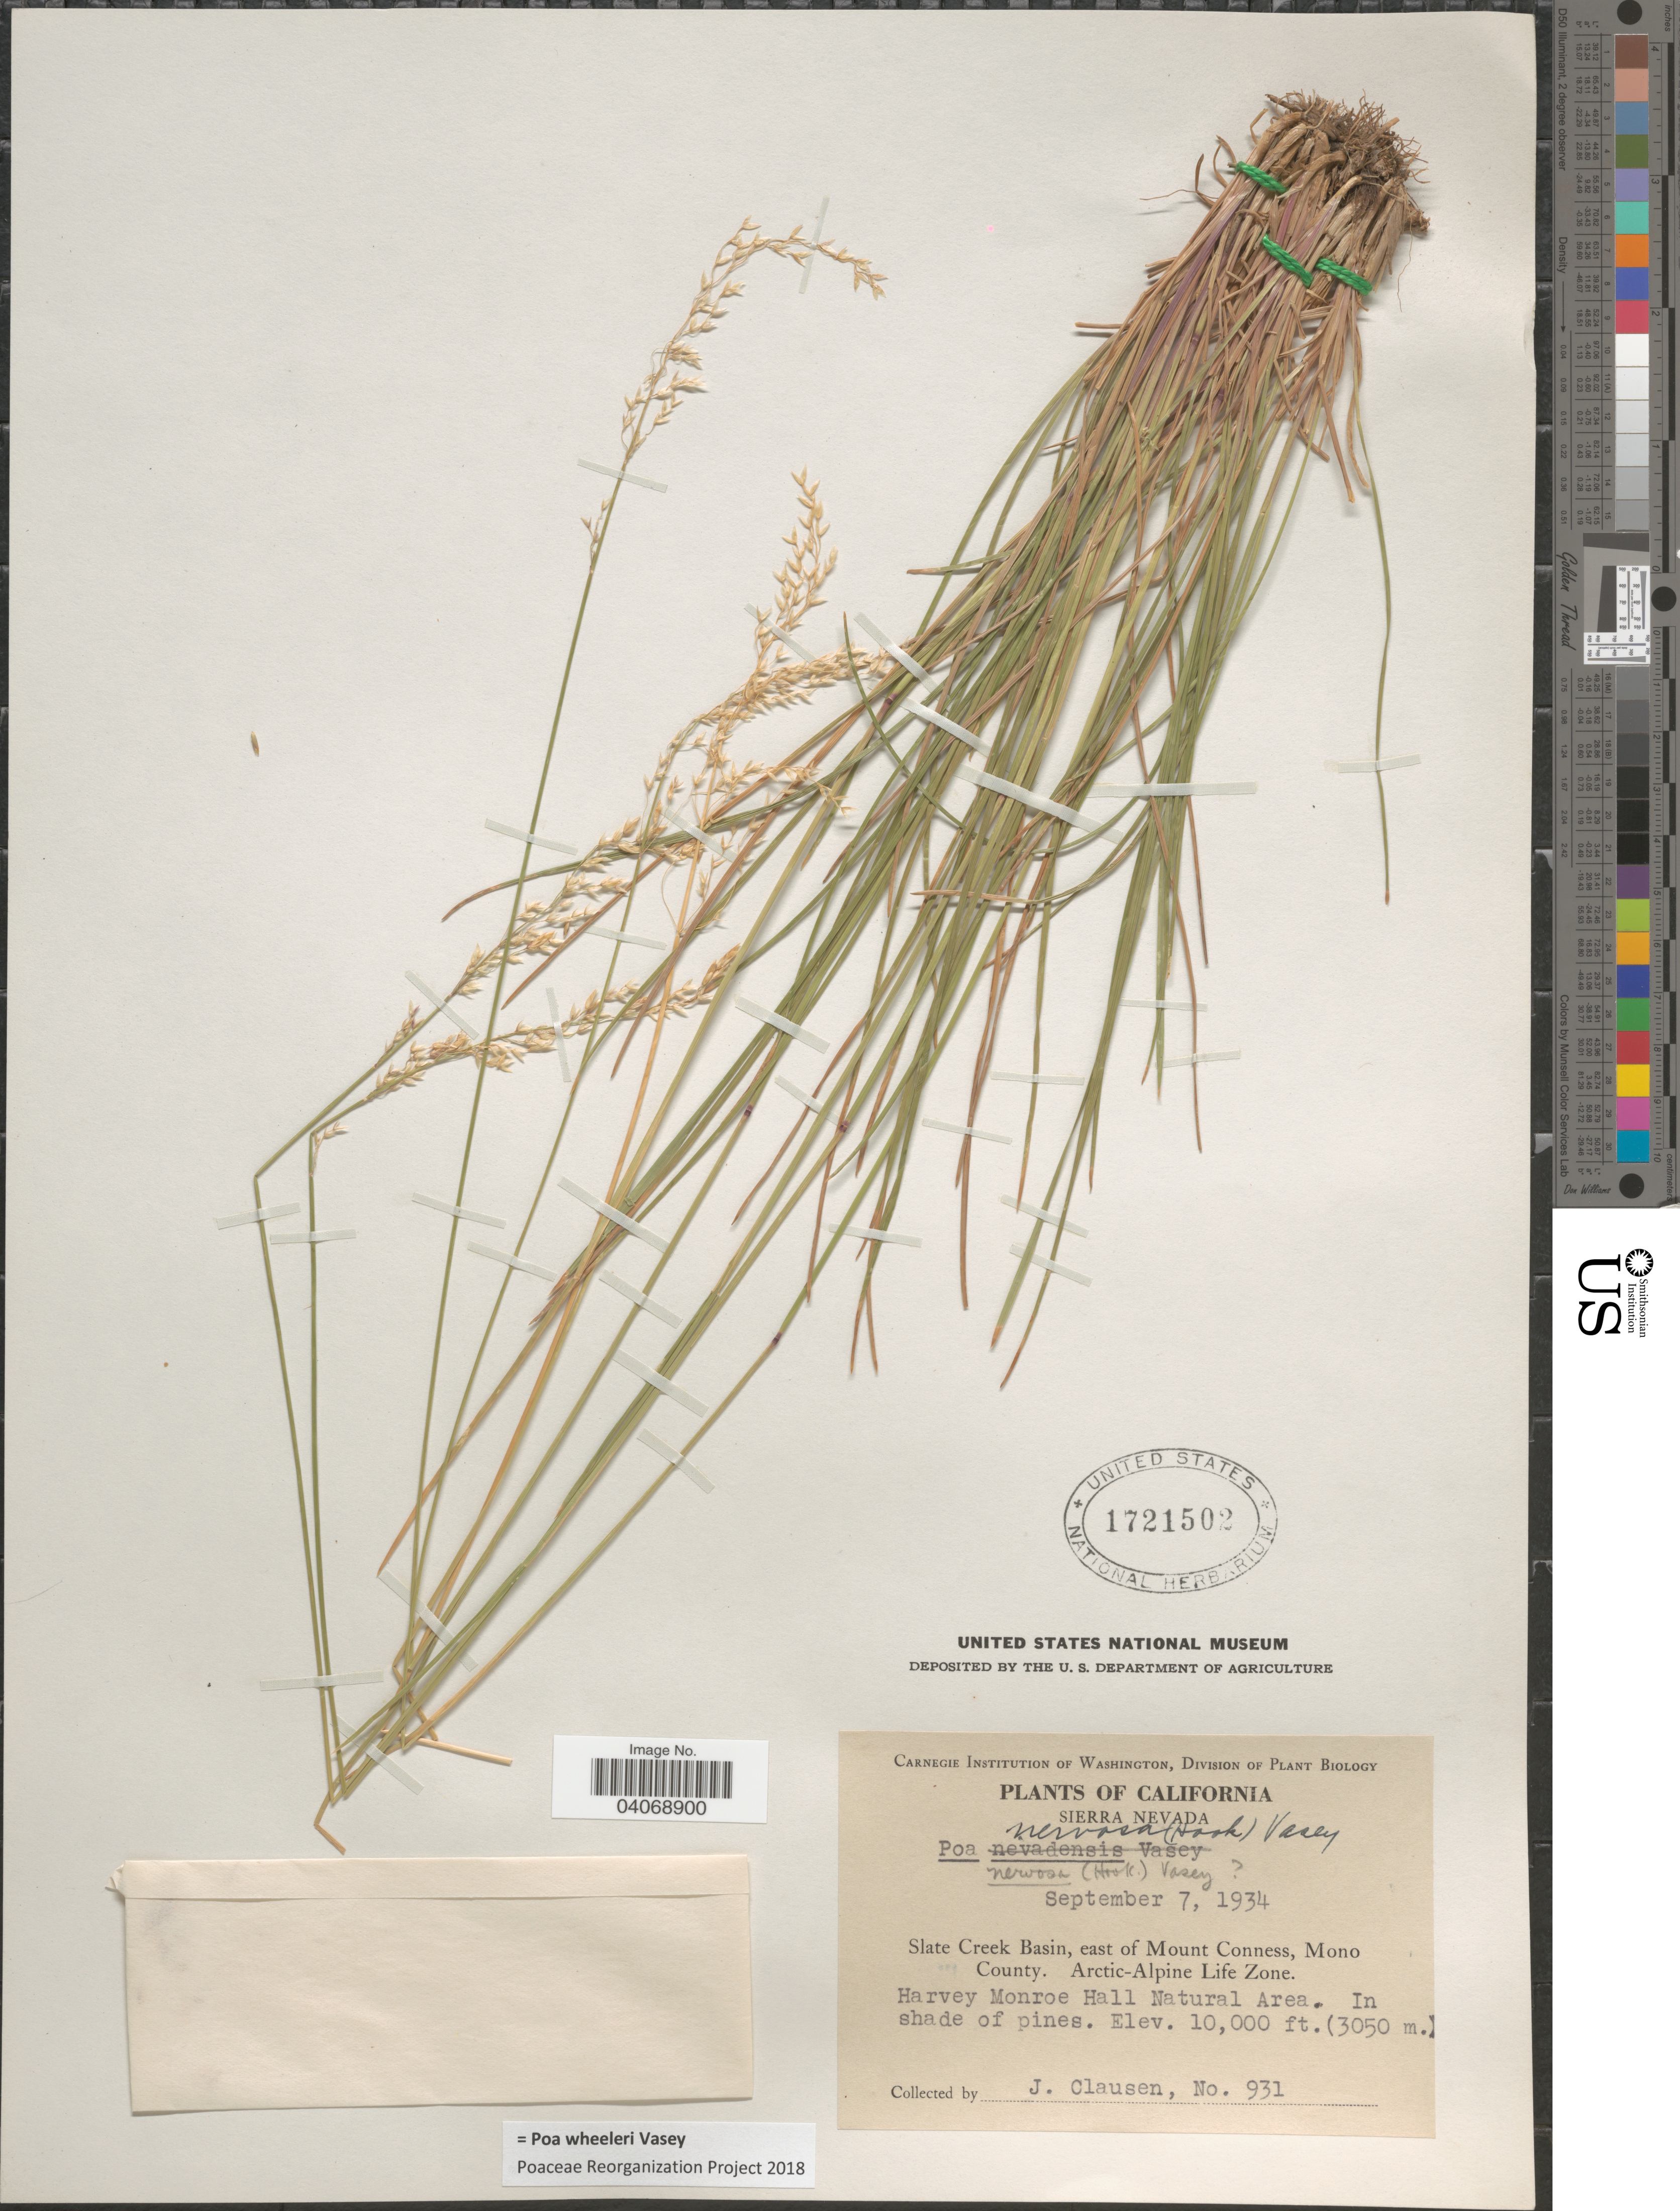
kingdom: Plantae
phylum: Tracheophyta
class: Liliopsida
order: Poales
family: Poaceae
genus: Poa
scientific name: Poa wheeleri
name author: Vasey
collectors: J. Clausen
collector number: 931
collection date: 1934-09-07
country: United States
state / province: California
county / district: Mono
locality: Sierra Nevada. Slate Creek Basin, east of Mount Conness, Mono County. Arctic-Alpine Life Zone. Harvey Monroe Hall Natural Area.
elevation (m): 3048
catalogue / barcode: US 1721502